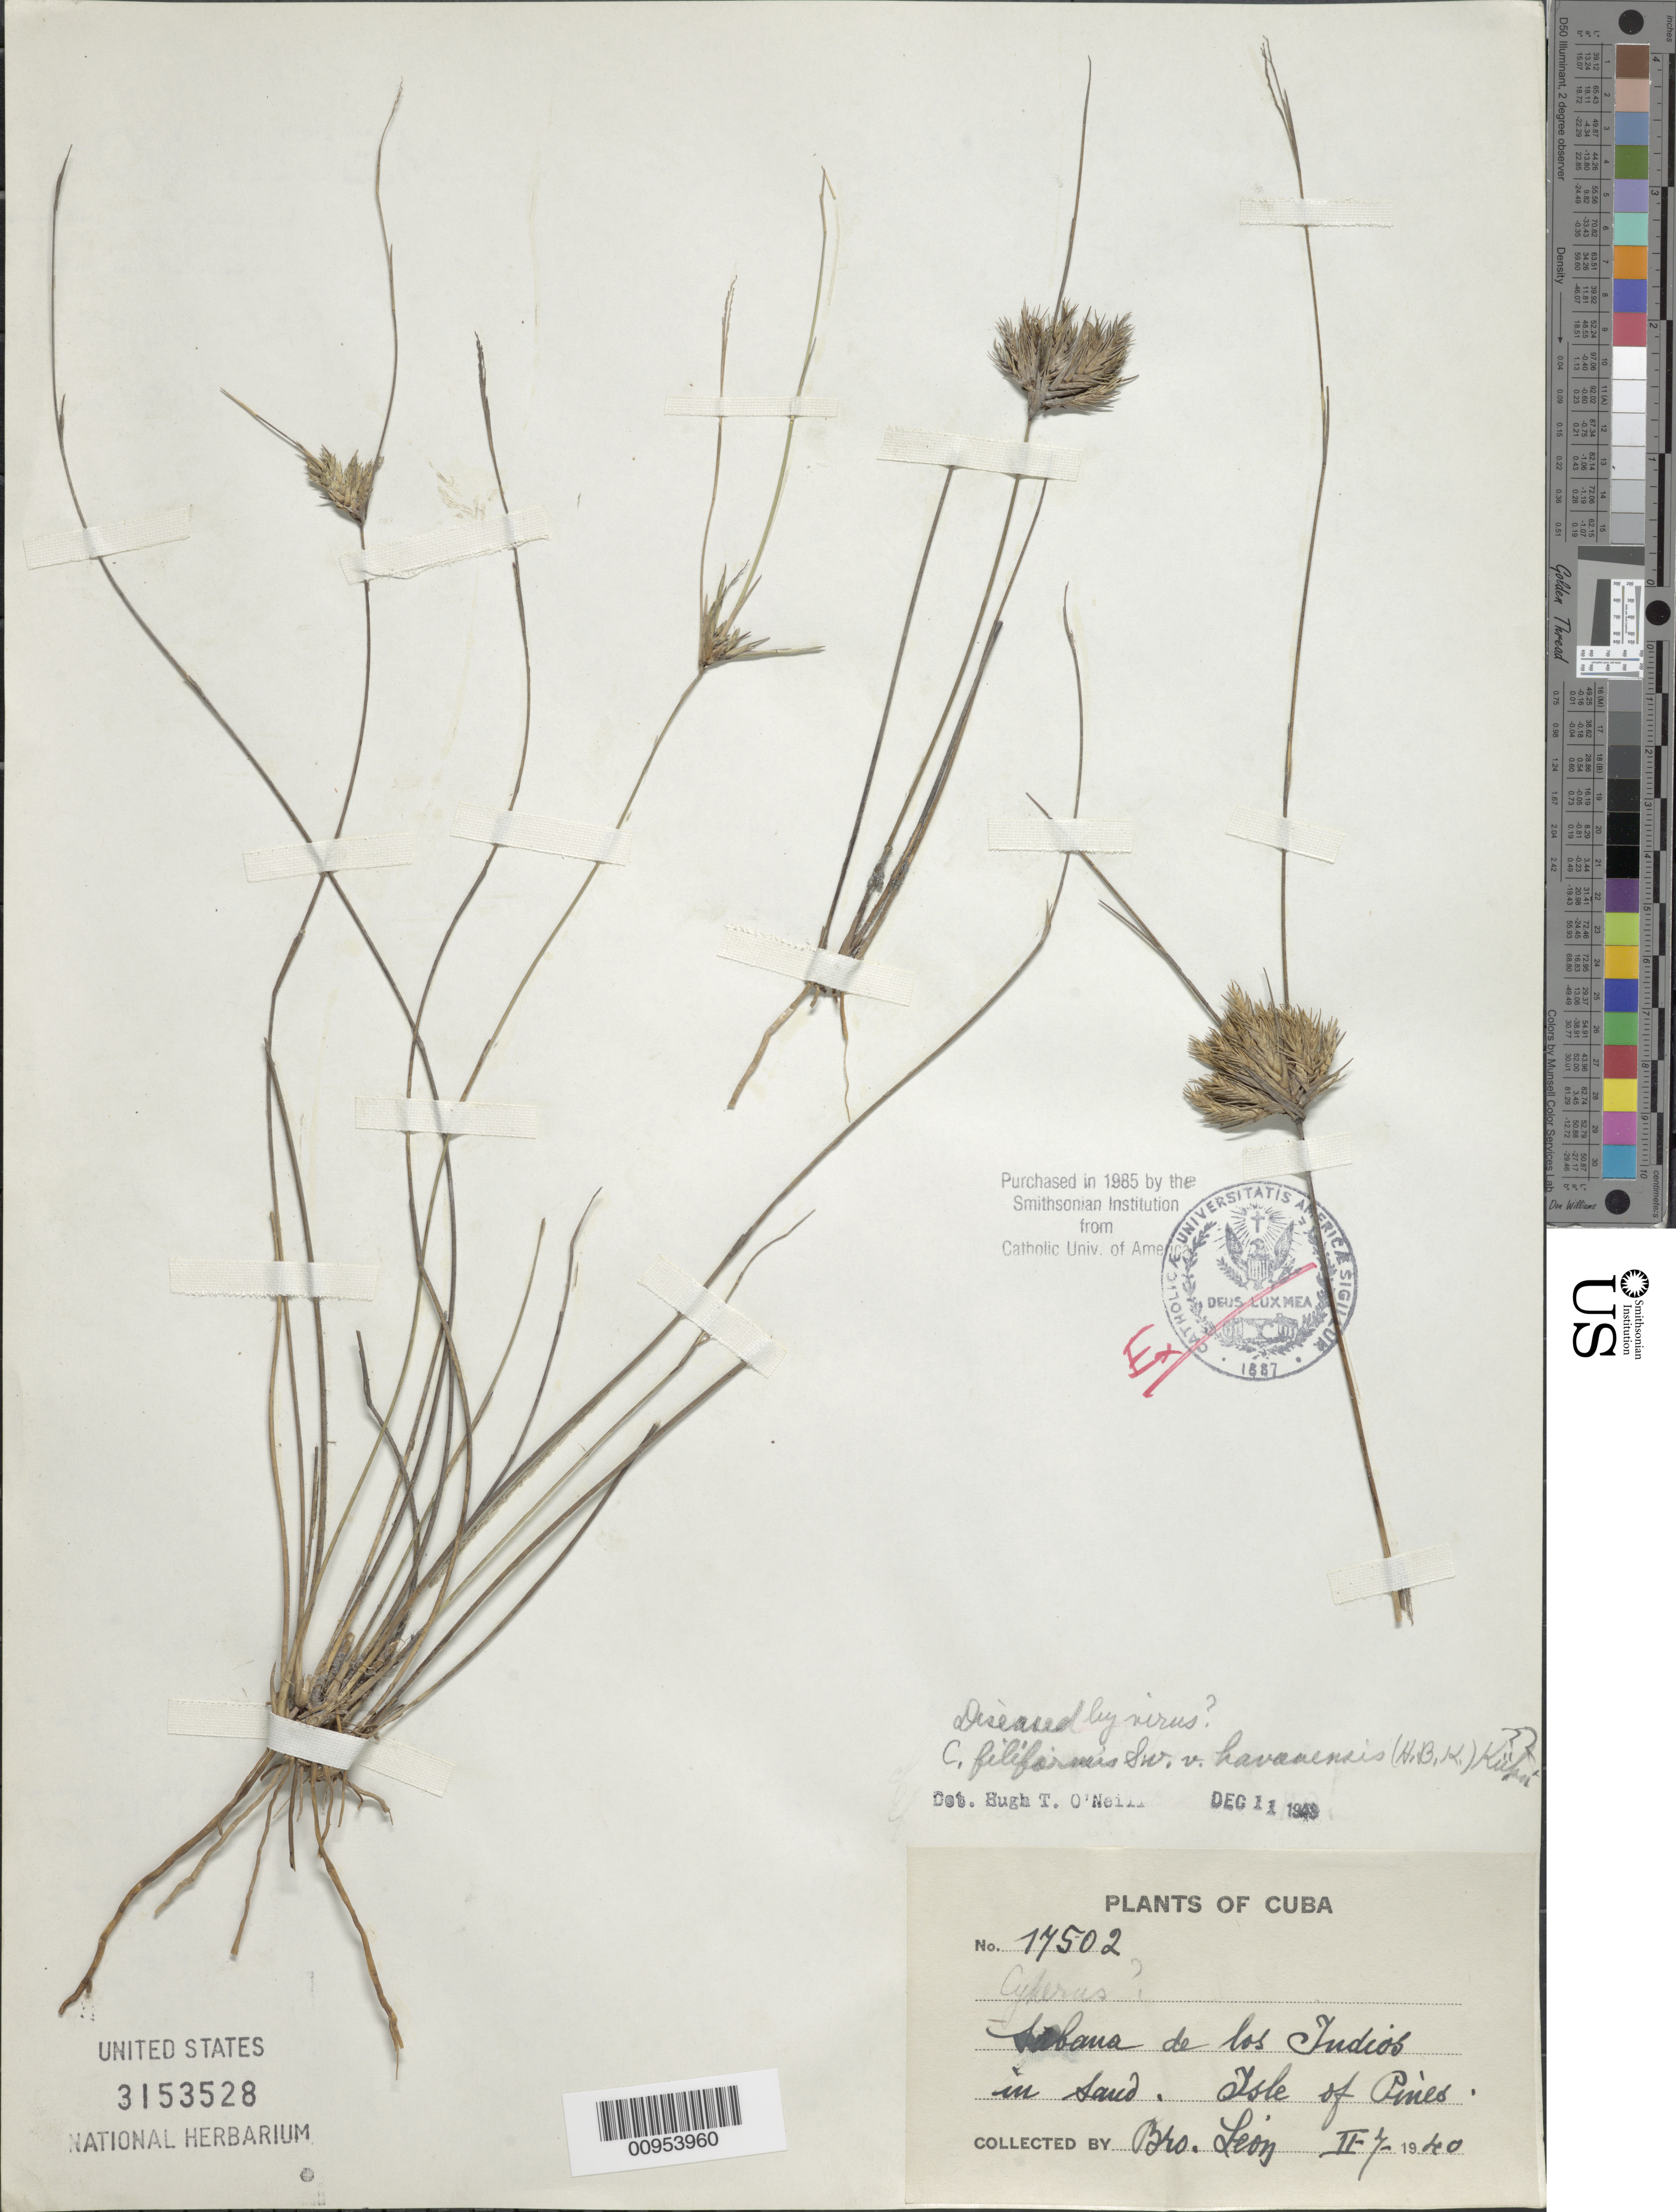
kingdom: Plantae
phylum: Tracheophyta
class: Liliopsida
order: Poales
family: Cyperaceae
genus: Cyperus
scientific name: Cyperus filiformis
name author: Sw.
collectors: Bro. León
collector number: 17502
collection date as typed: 07 Feb 1940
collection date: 1940-02-07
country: Cuba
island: Isla de la Juventud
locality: Sabana de los Indios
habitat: In sand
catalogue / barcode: US 3153528